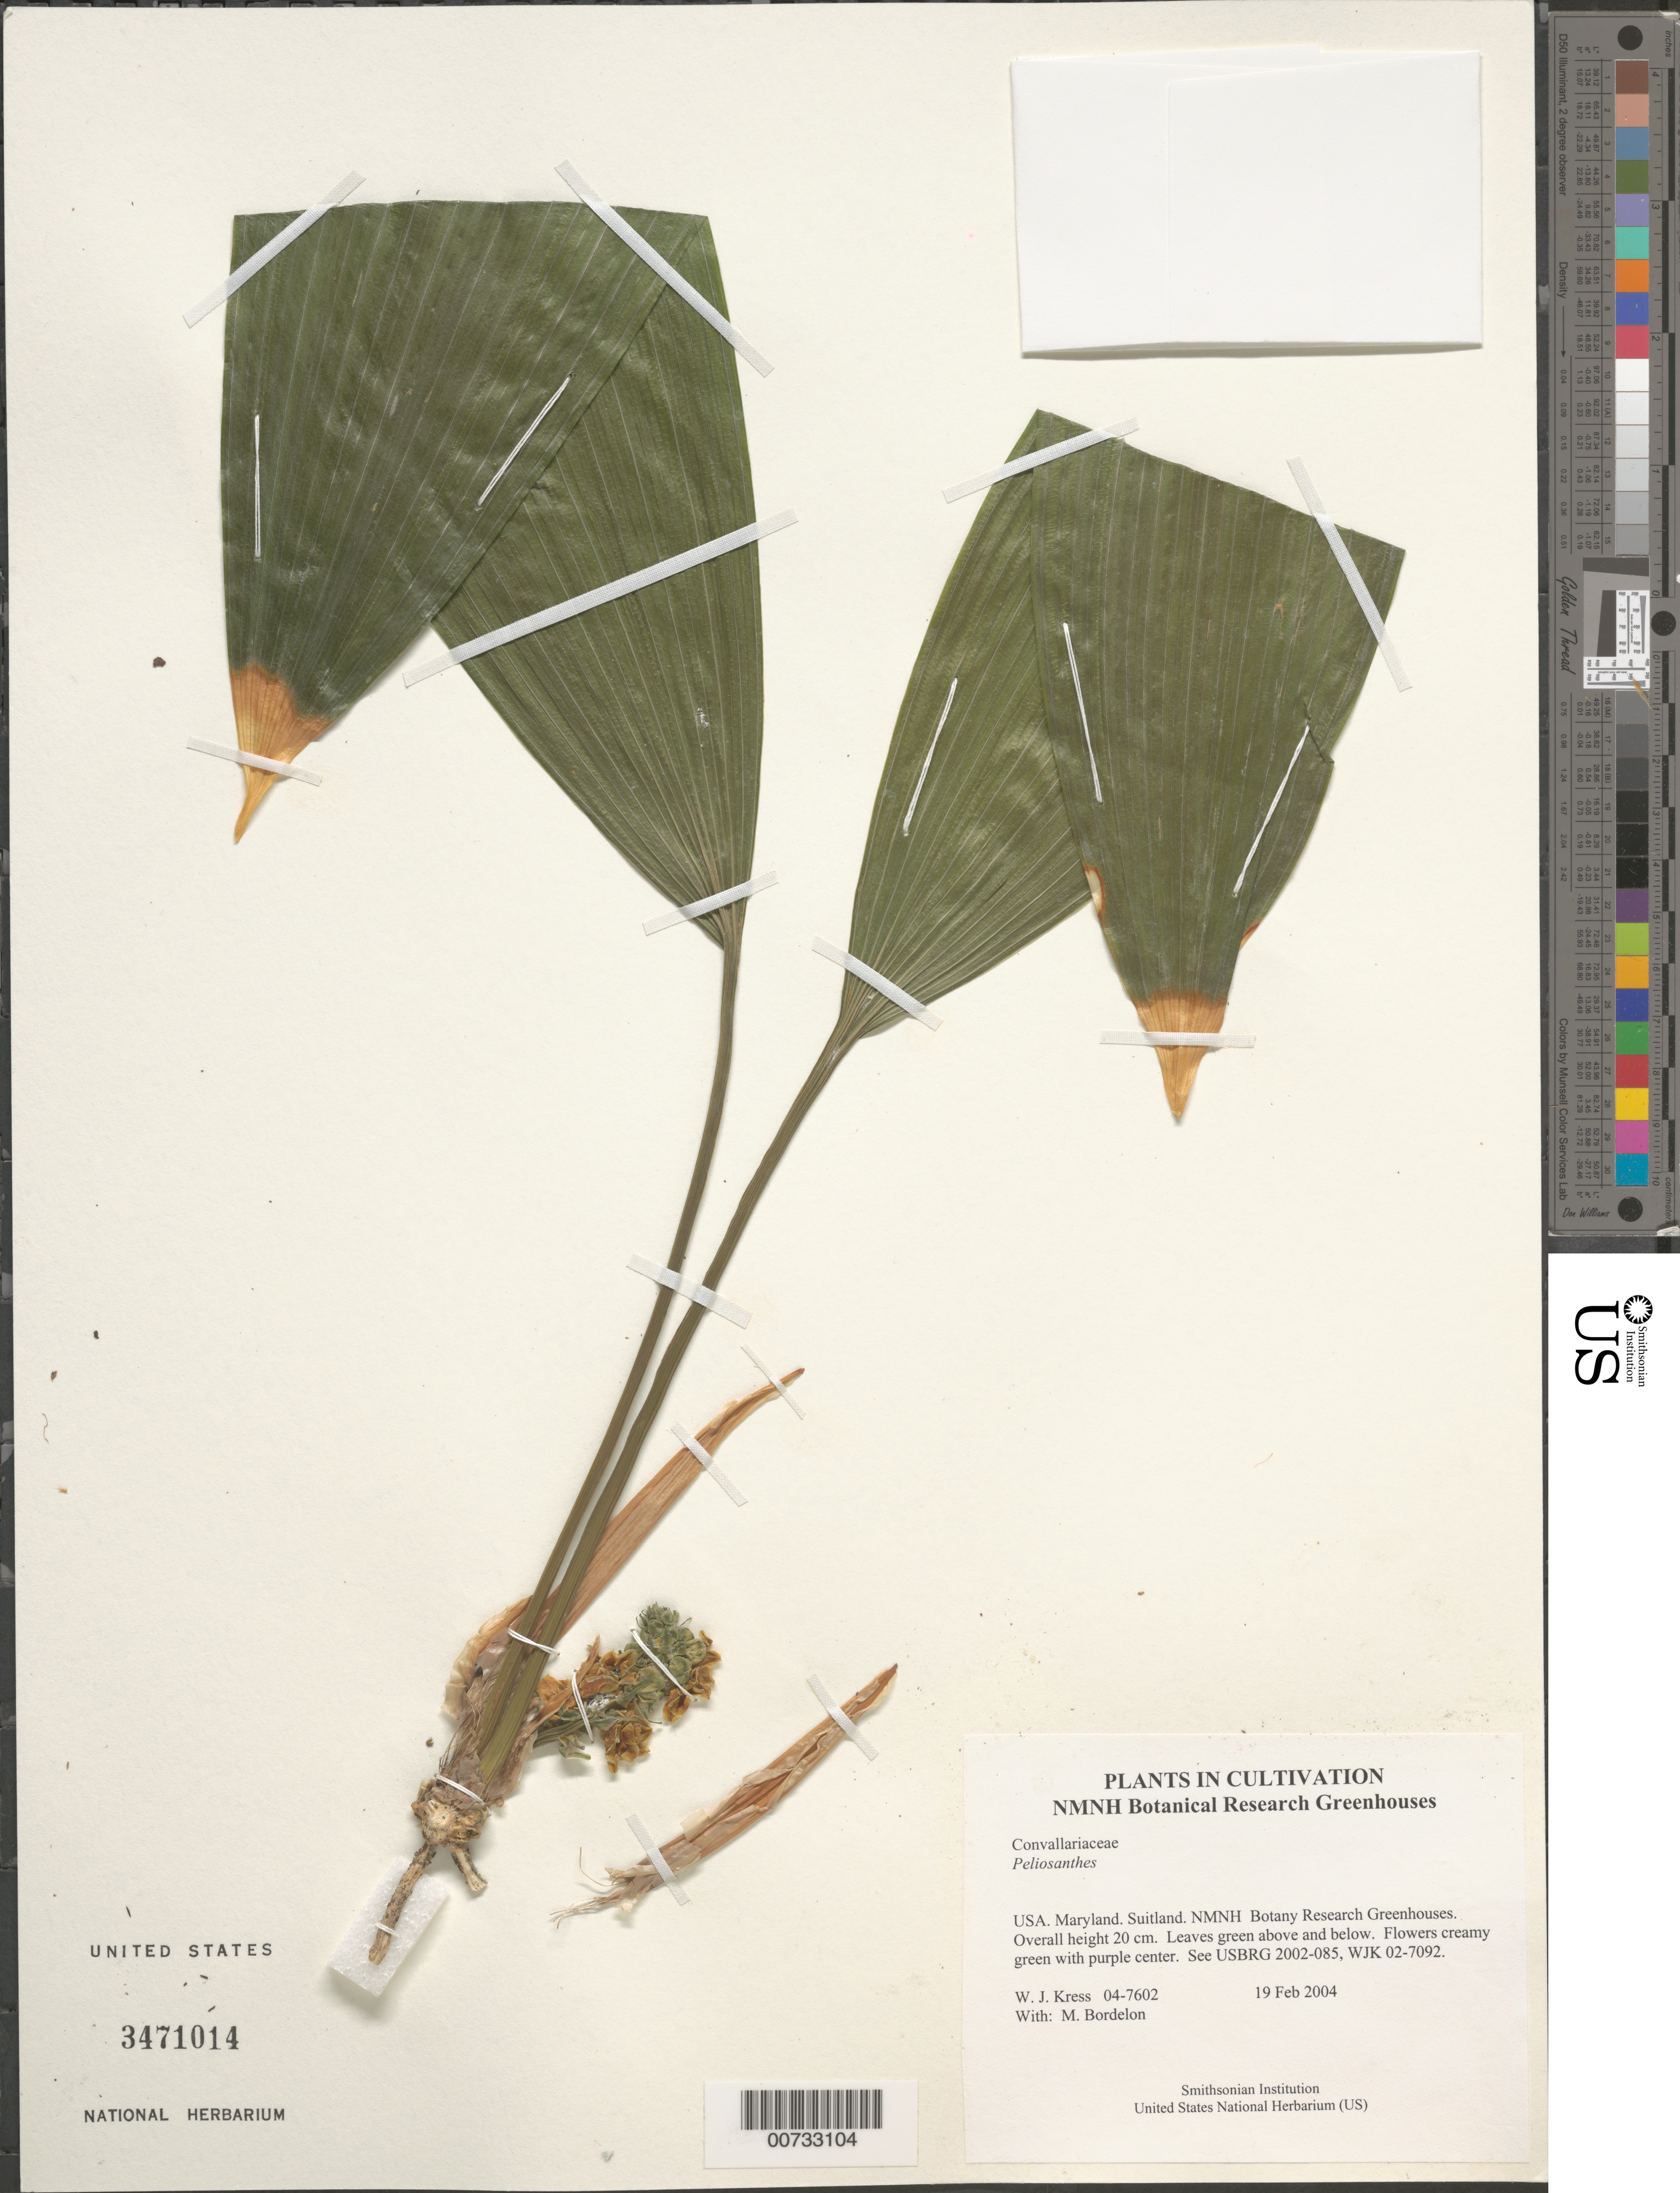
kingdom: Plantae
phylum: Tracheophyta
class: Liliopsida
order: Asparagales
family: Asparagaceae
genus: Peliosanthes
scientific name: Peliosanthes sp.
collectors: W. J. Kress & M. Bordelon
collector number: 04-7602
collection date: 2004-02-19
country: United States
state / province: Maryland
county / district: Prince George's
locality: NMNH Botany Research Greenhouses. Suitland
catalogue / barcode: US 3471014